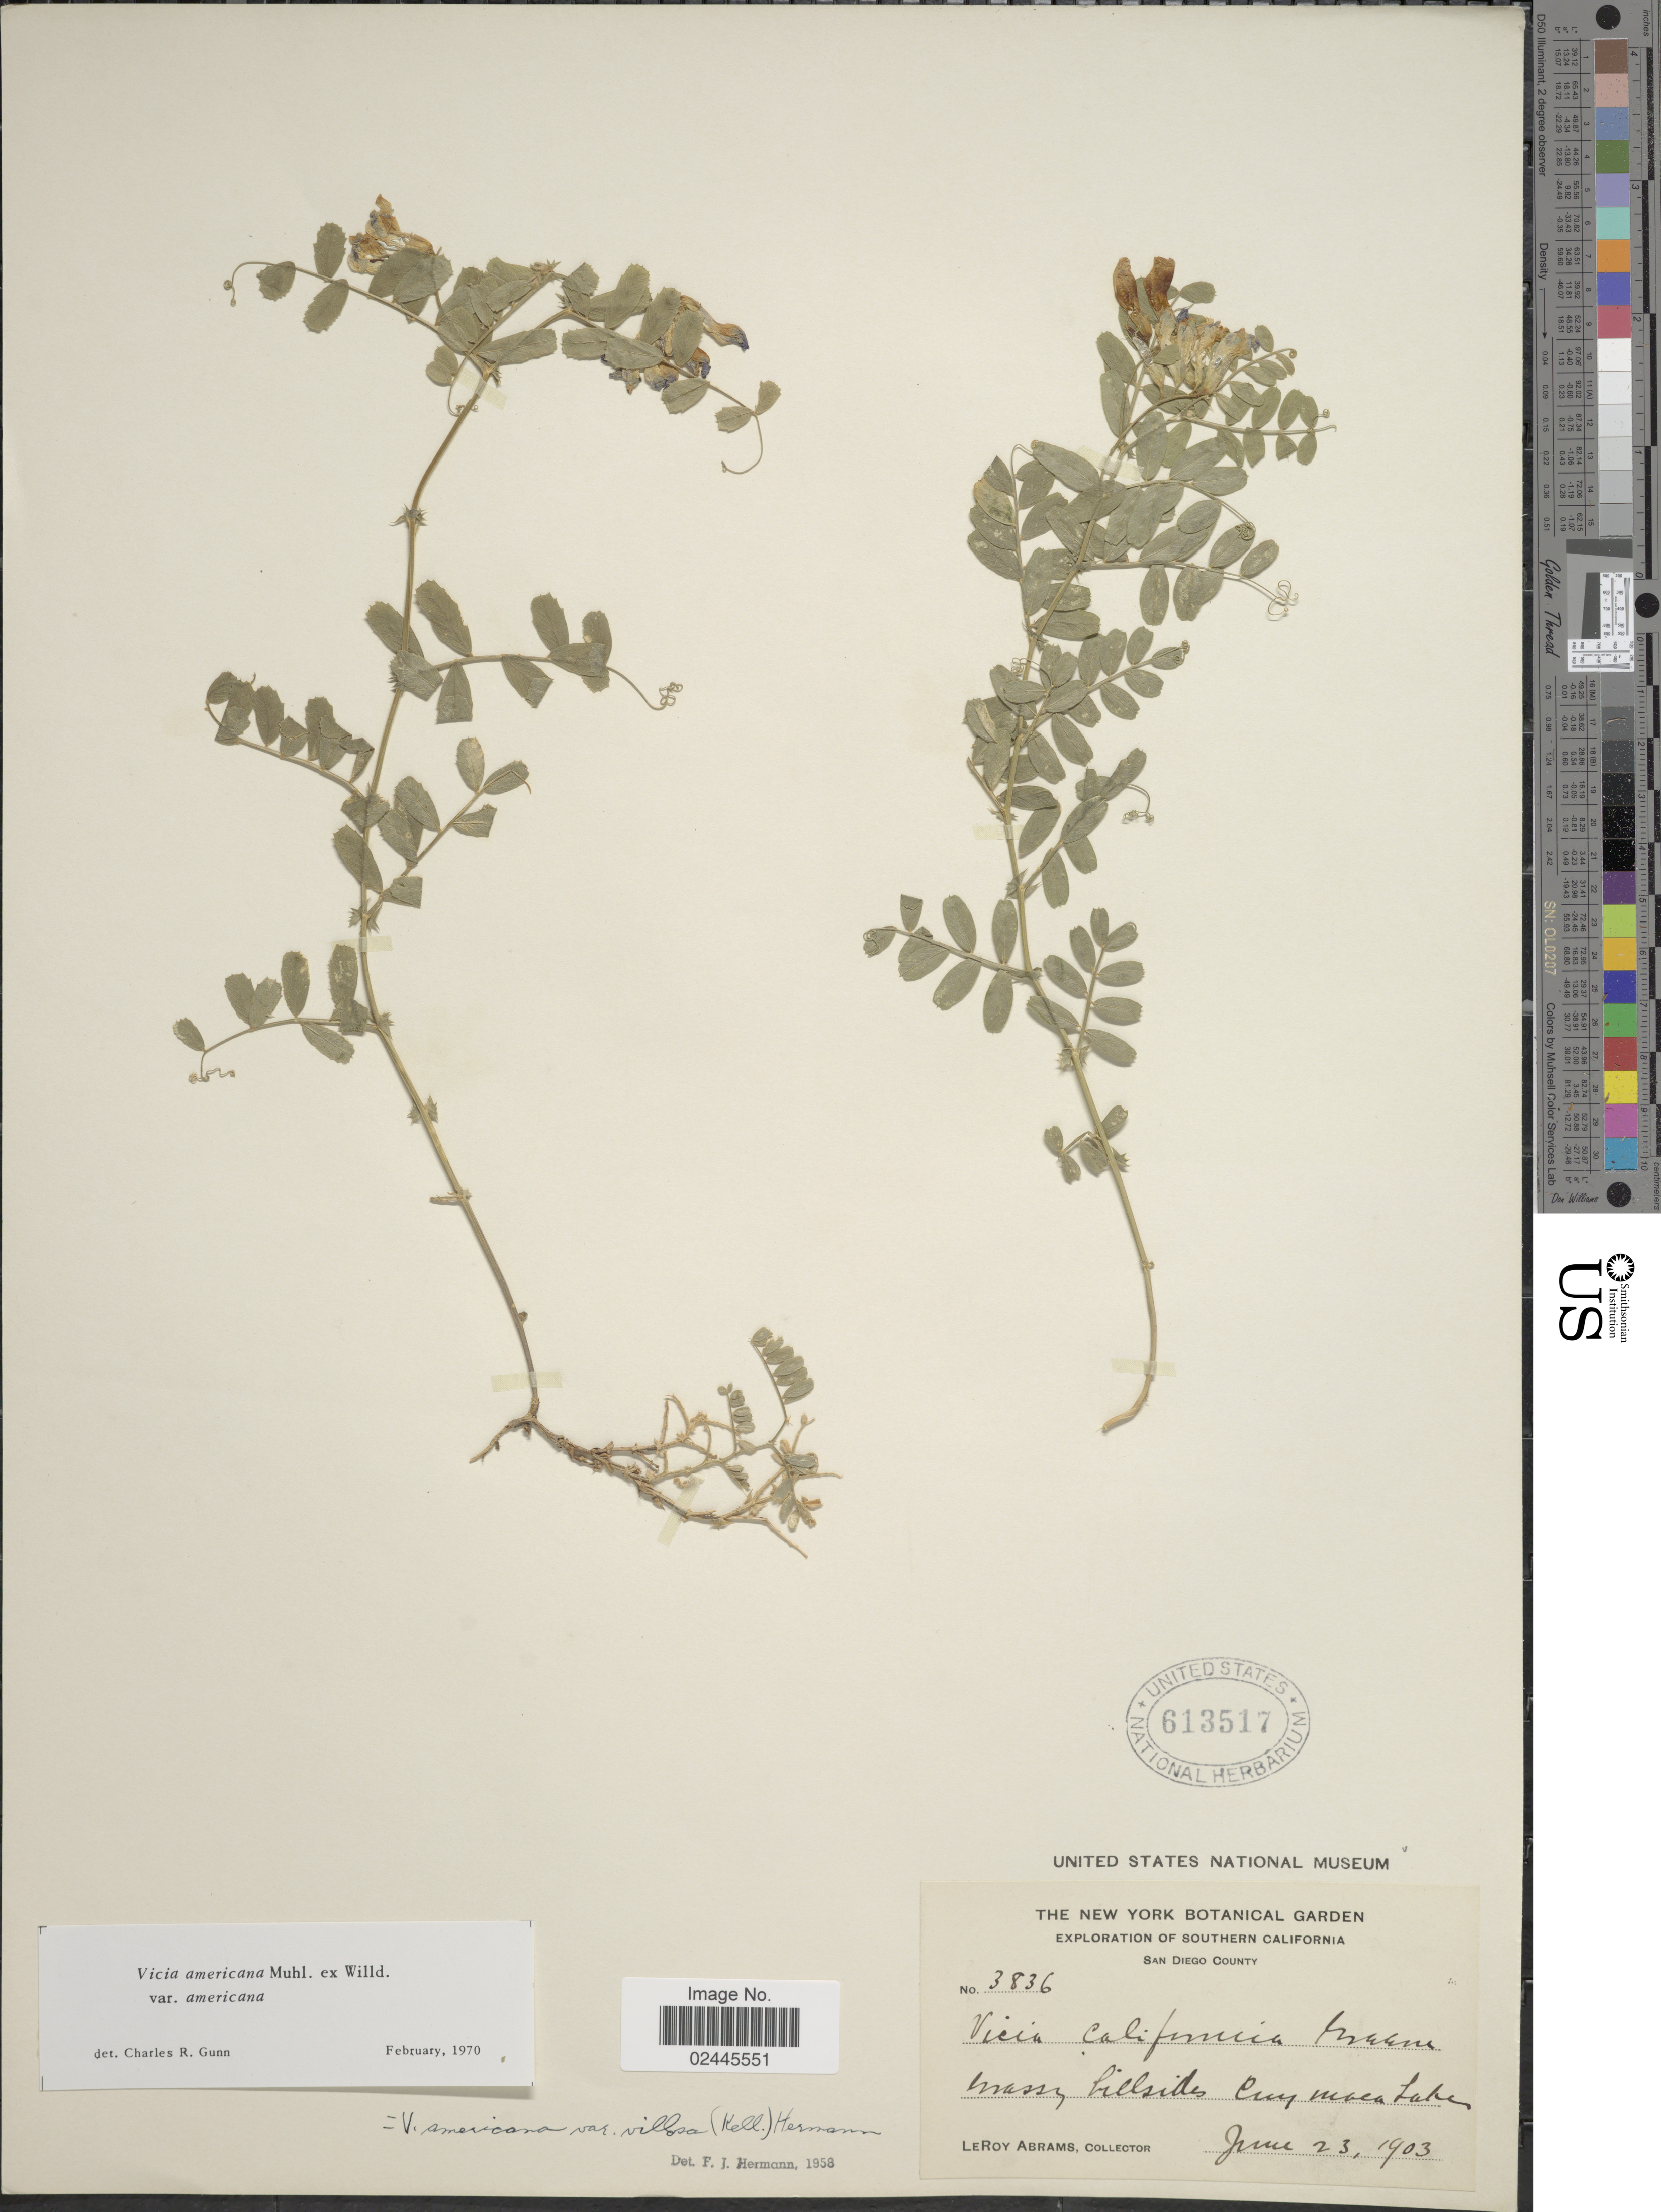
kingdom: Plantae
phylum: Tracheophyta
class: Magnoliopsida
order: Fabales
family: Fabaceae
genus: Vicia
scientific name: Vicia americana var. americana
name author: Muhl. ex Willd.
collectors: L. Abrams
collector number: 3836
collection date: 1903-06-23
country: United States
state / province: California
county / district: San Diego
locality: Southern California, San Diego County, grassy hillside, Cuymaca Lake.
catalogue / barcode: US 613517